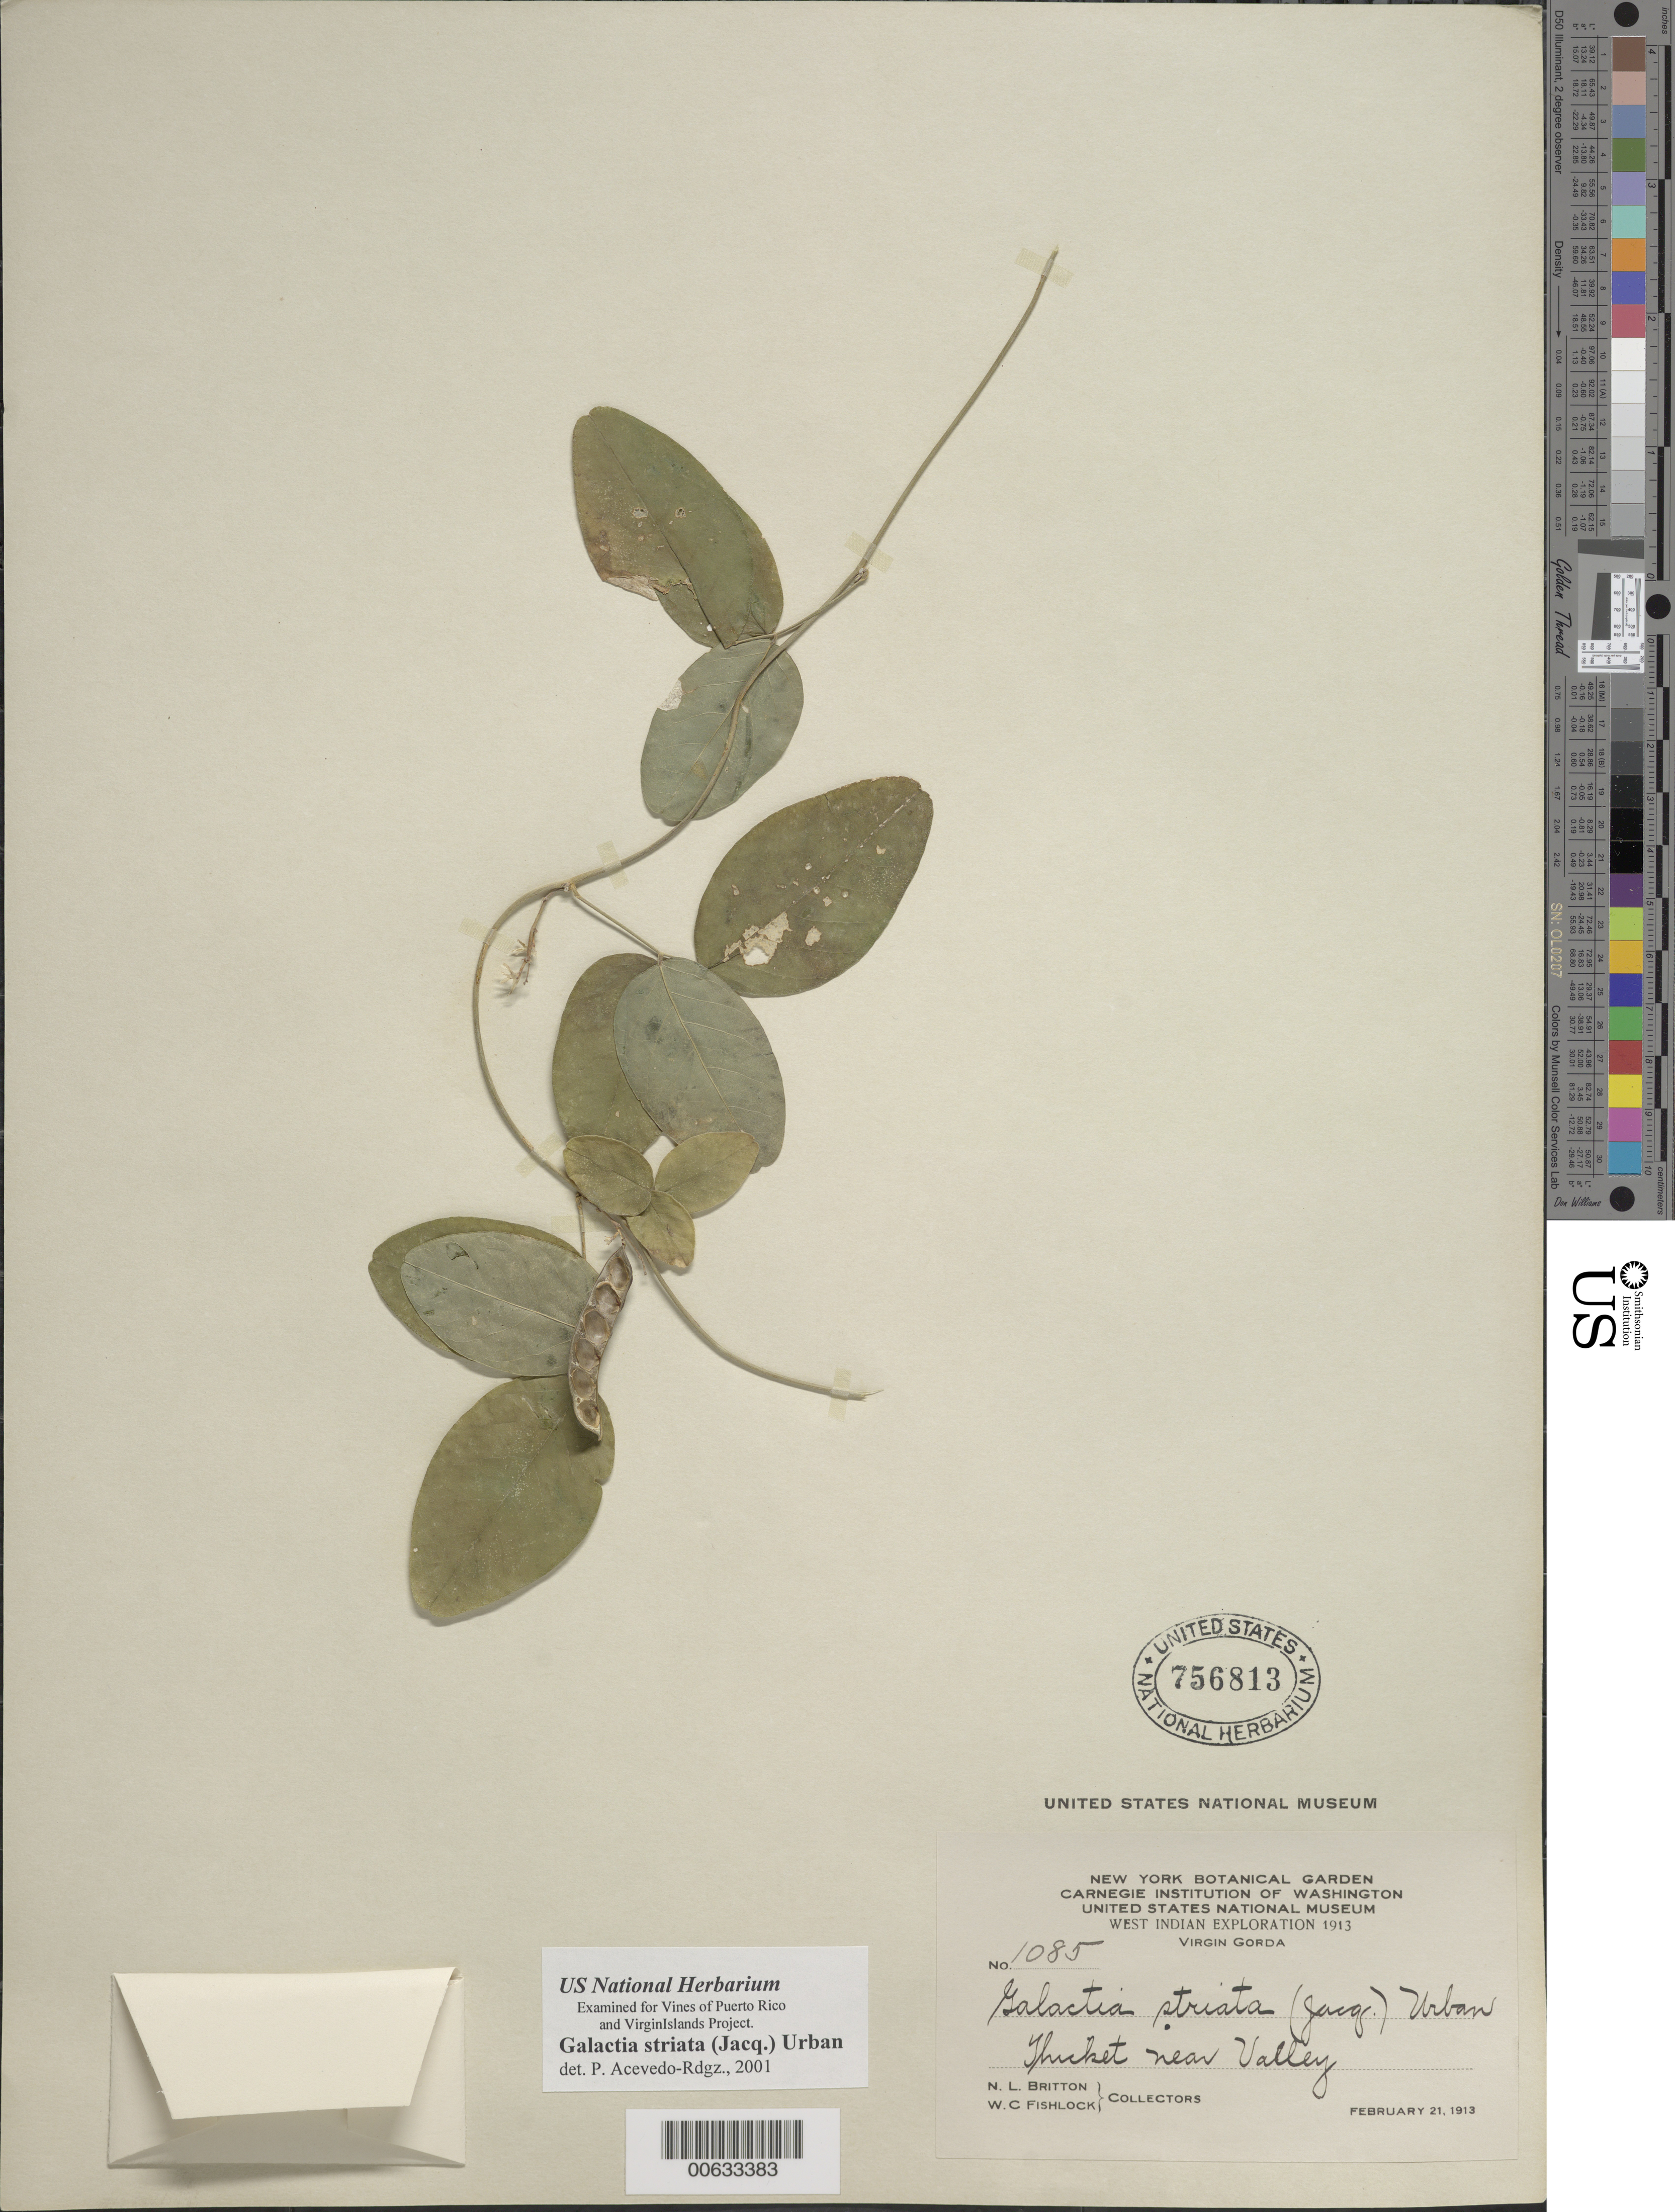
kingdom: Plantae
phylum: Tracheophyta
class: Magnoliopsida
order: Fabales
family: Fabaceae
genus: Galactia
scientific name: Galactia striata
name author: (Jacq.) Urb.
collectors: N. Britton & W. Fishlock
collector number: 1085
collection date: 1913-02-21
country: British Virgin Islands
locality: West Indian, Virgin Gorda, Thicket near Valley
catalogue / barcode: US 756813